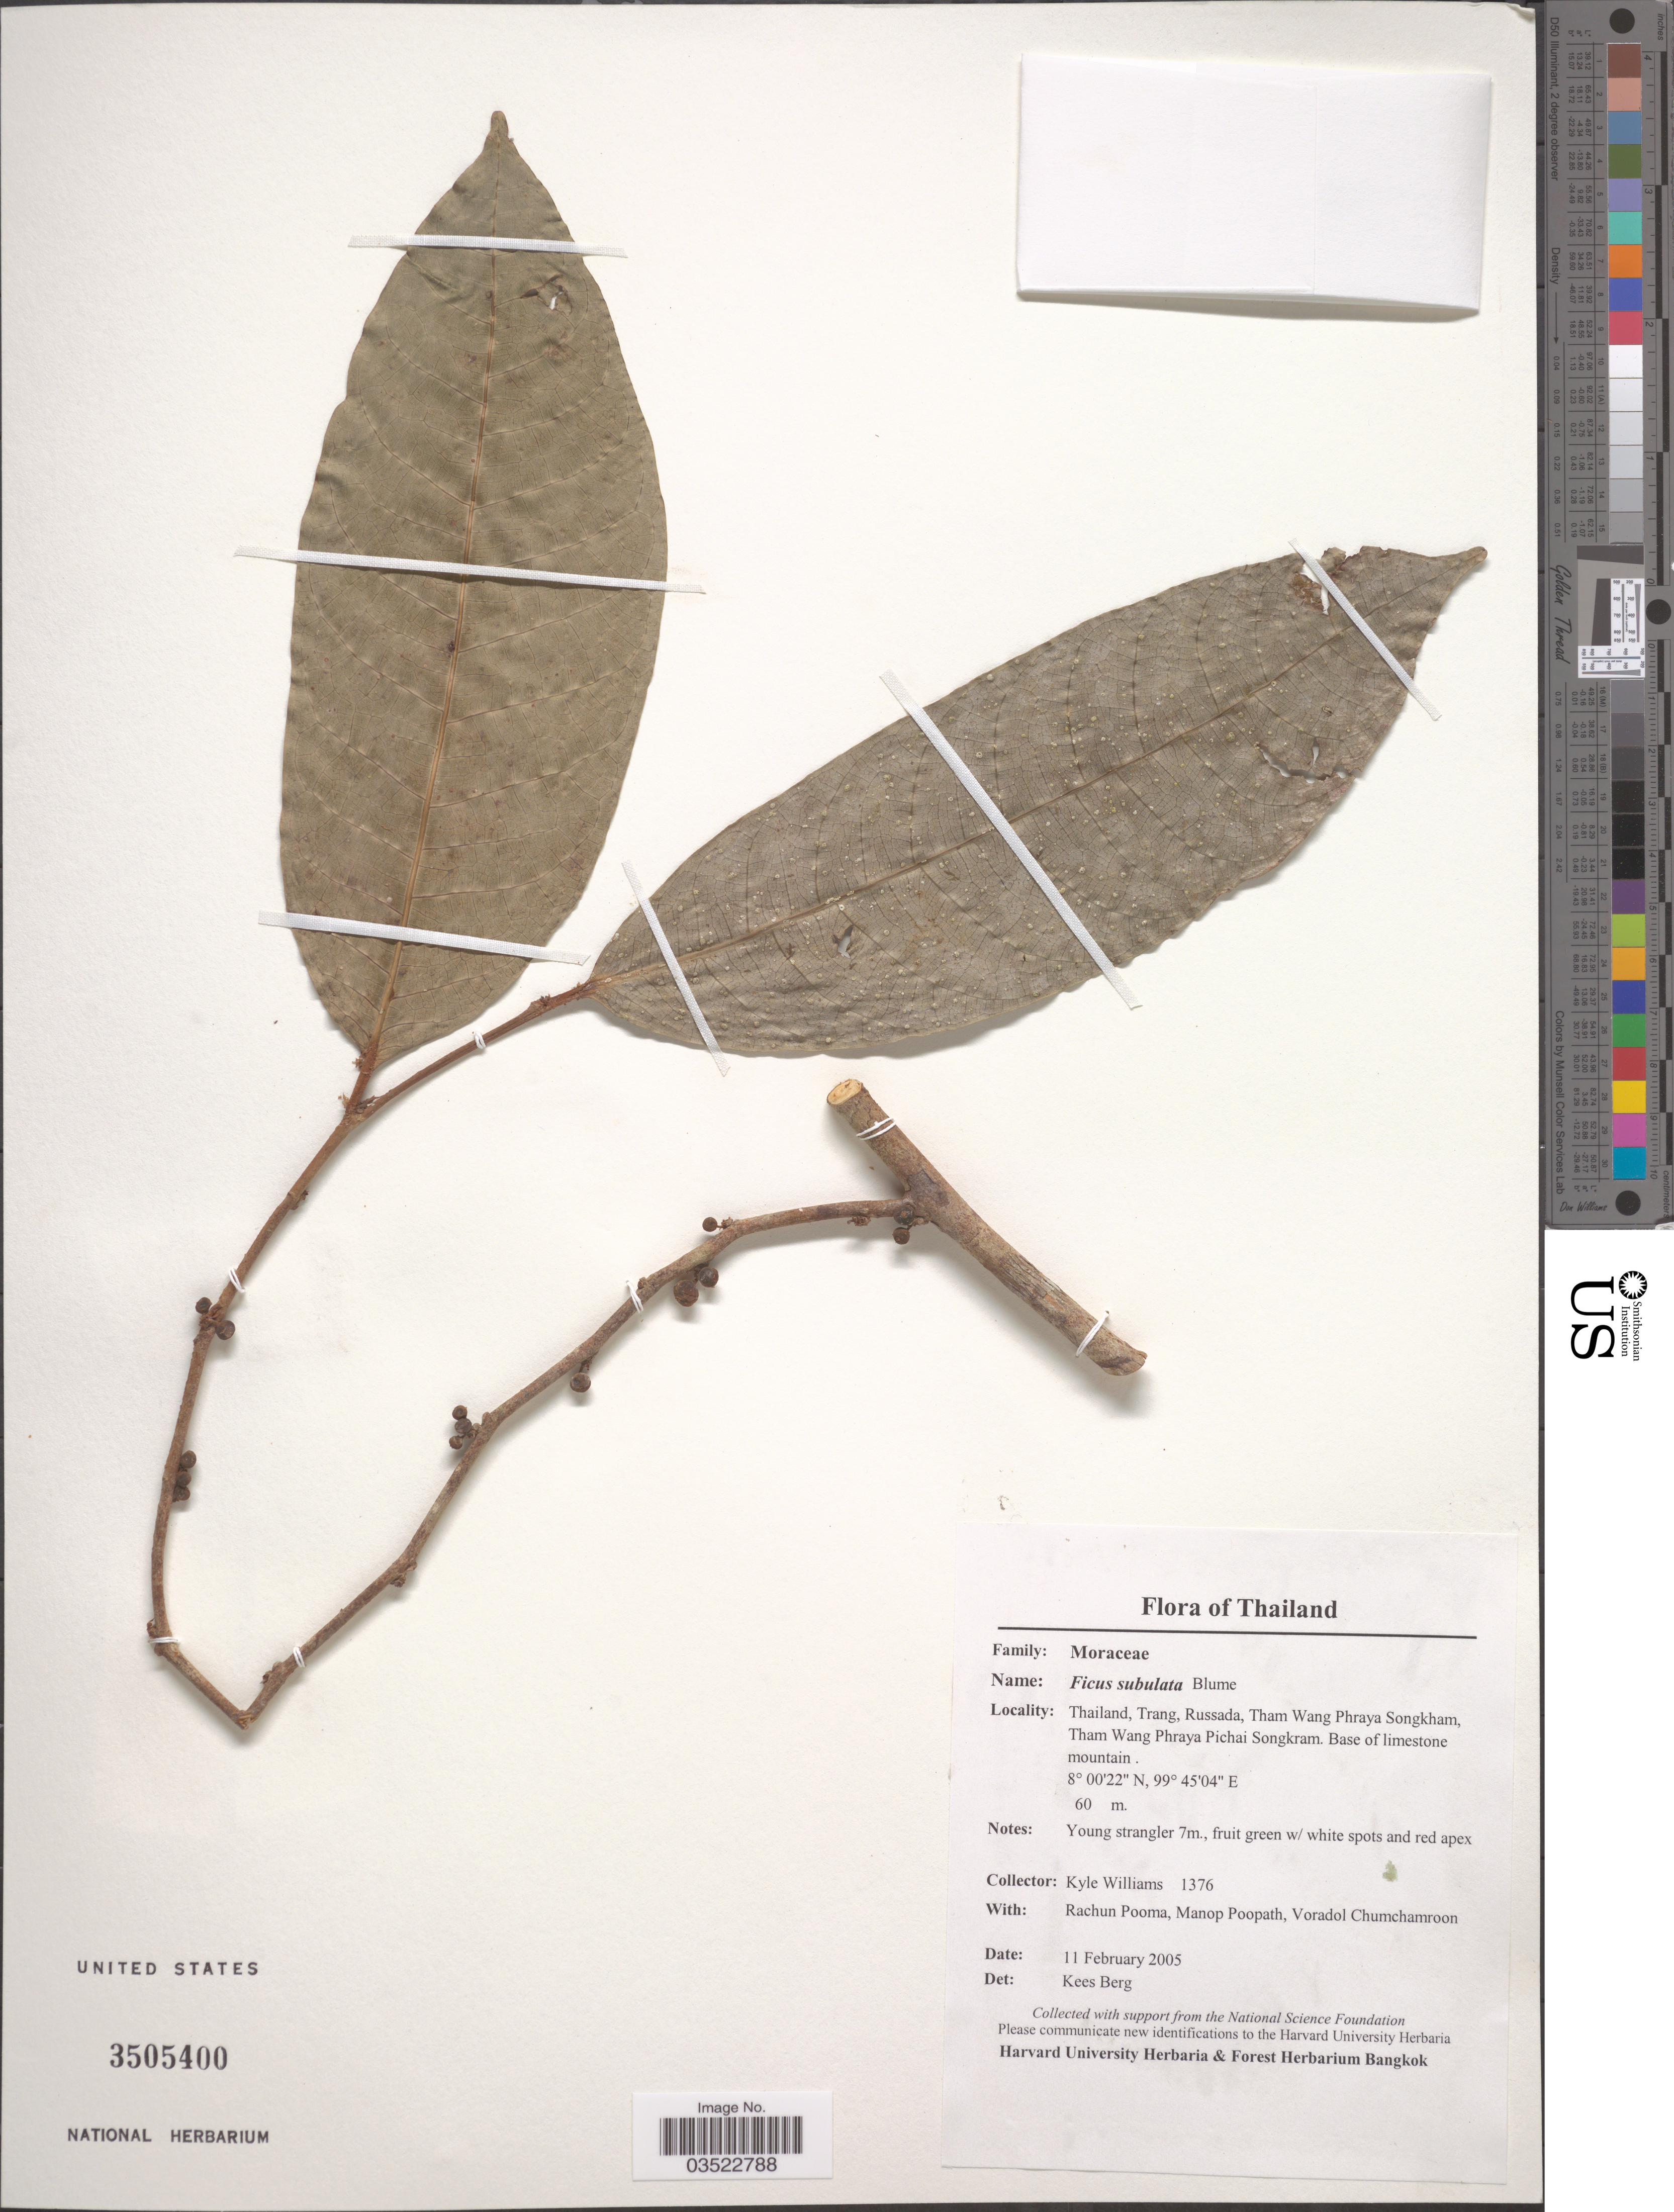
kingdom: Plantae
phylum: Tracheophyta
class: Magnoliopsida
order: Rosales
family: Moraceae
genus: Ficus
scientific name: Ficus subulata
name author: Blume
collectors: K. J. Williams, R. Pooma, M. Poopath & V. Chumchamroon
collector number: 1376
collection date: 2005-02-11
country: Thailand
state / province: Trang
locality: Russada, Tham Wang Phraya Songkham, Tha, Wang Phraya Pichai Songkram. Base of limestone.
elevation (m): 60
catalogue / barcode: US 3505400